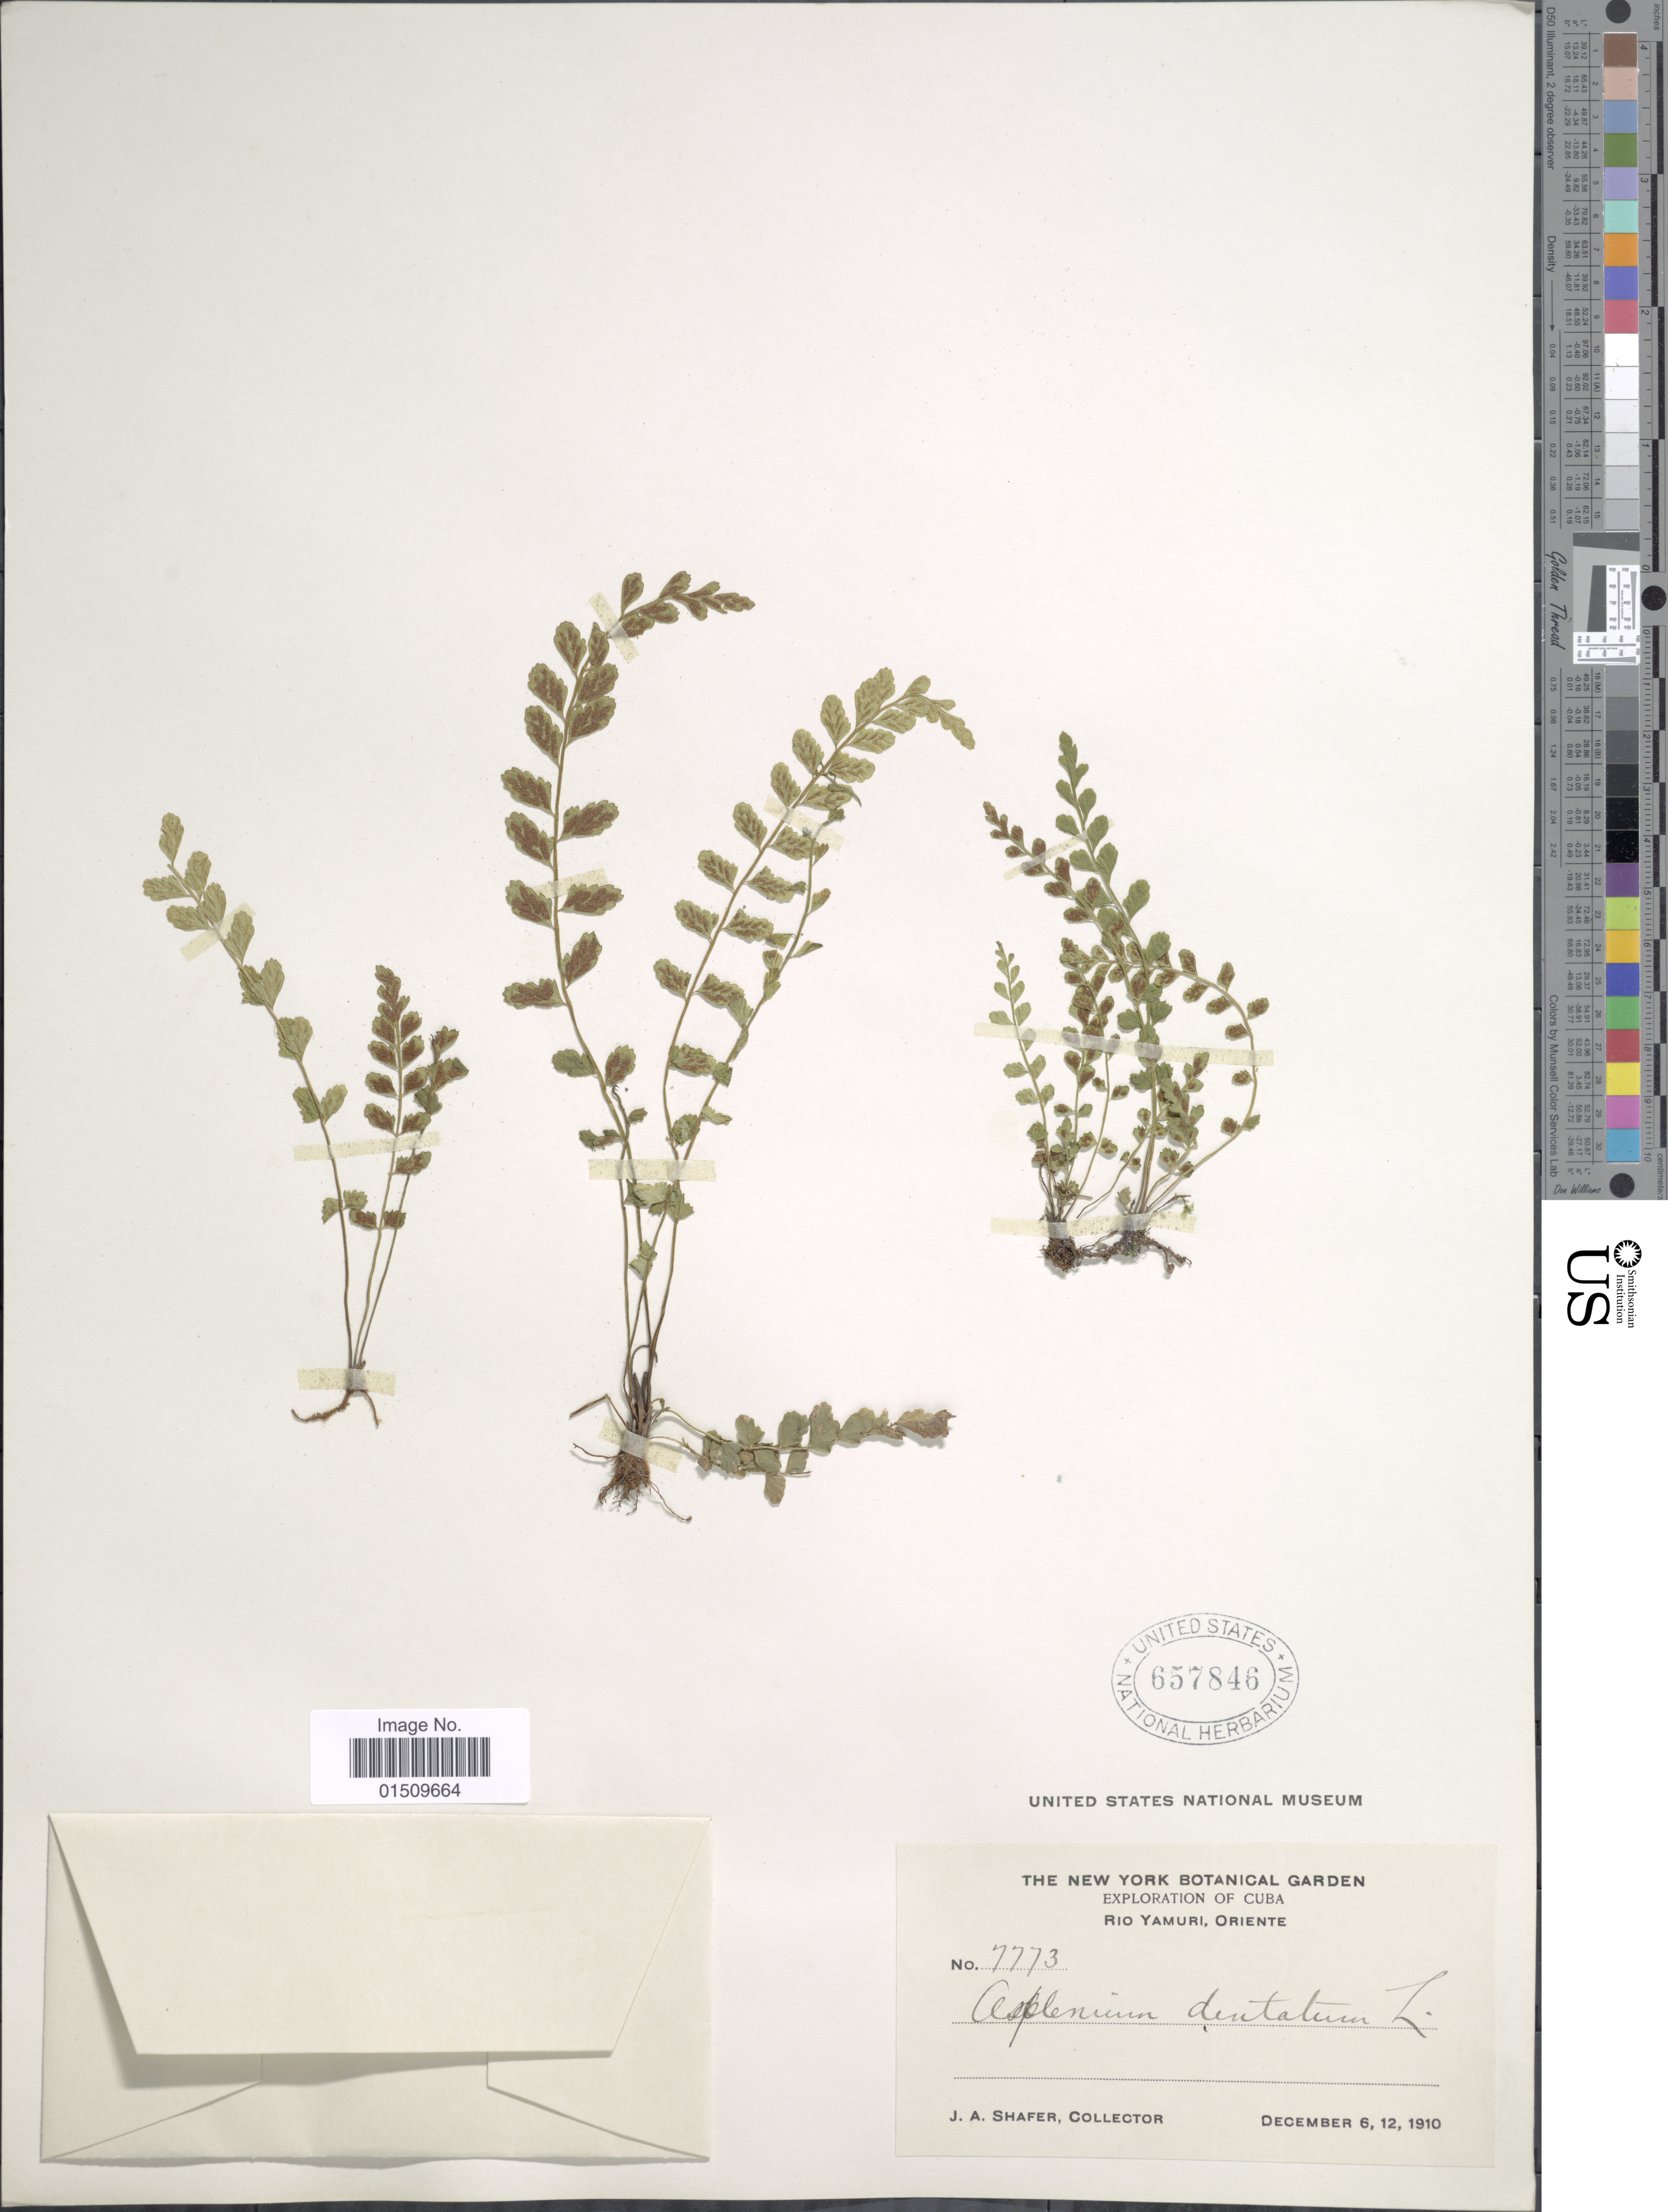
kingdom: Plantae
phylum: Tracheophyta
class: Polypodiopsida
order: Polypodiales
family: Aspleniaceae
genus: Asplenium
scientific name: Asplenium trichomanes-dentatum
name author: L.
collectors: J. A. Shafer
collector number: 7773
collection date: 1910-12-06/1910-12-12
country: Cuba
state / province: Oriente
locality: Cuba, Rio Yamuri.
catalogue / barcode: US 657846